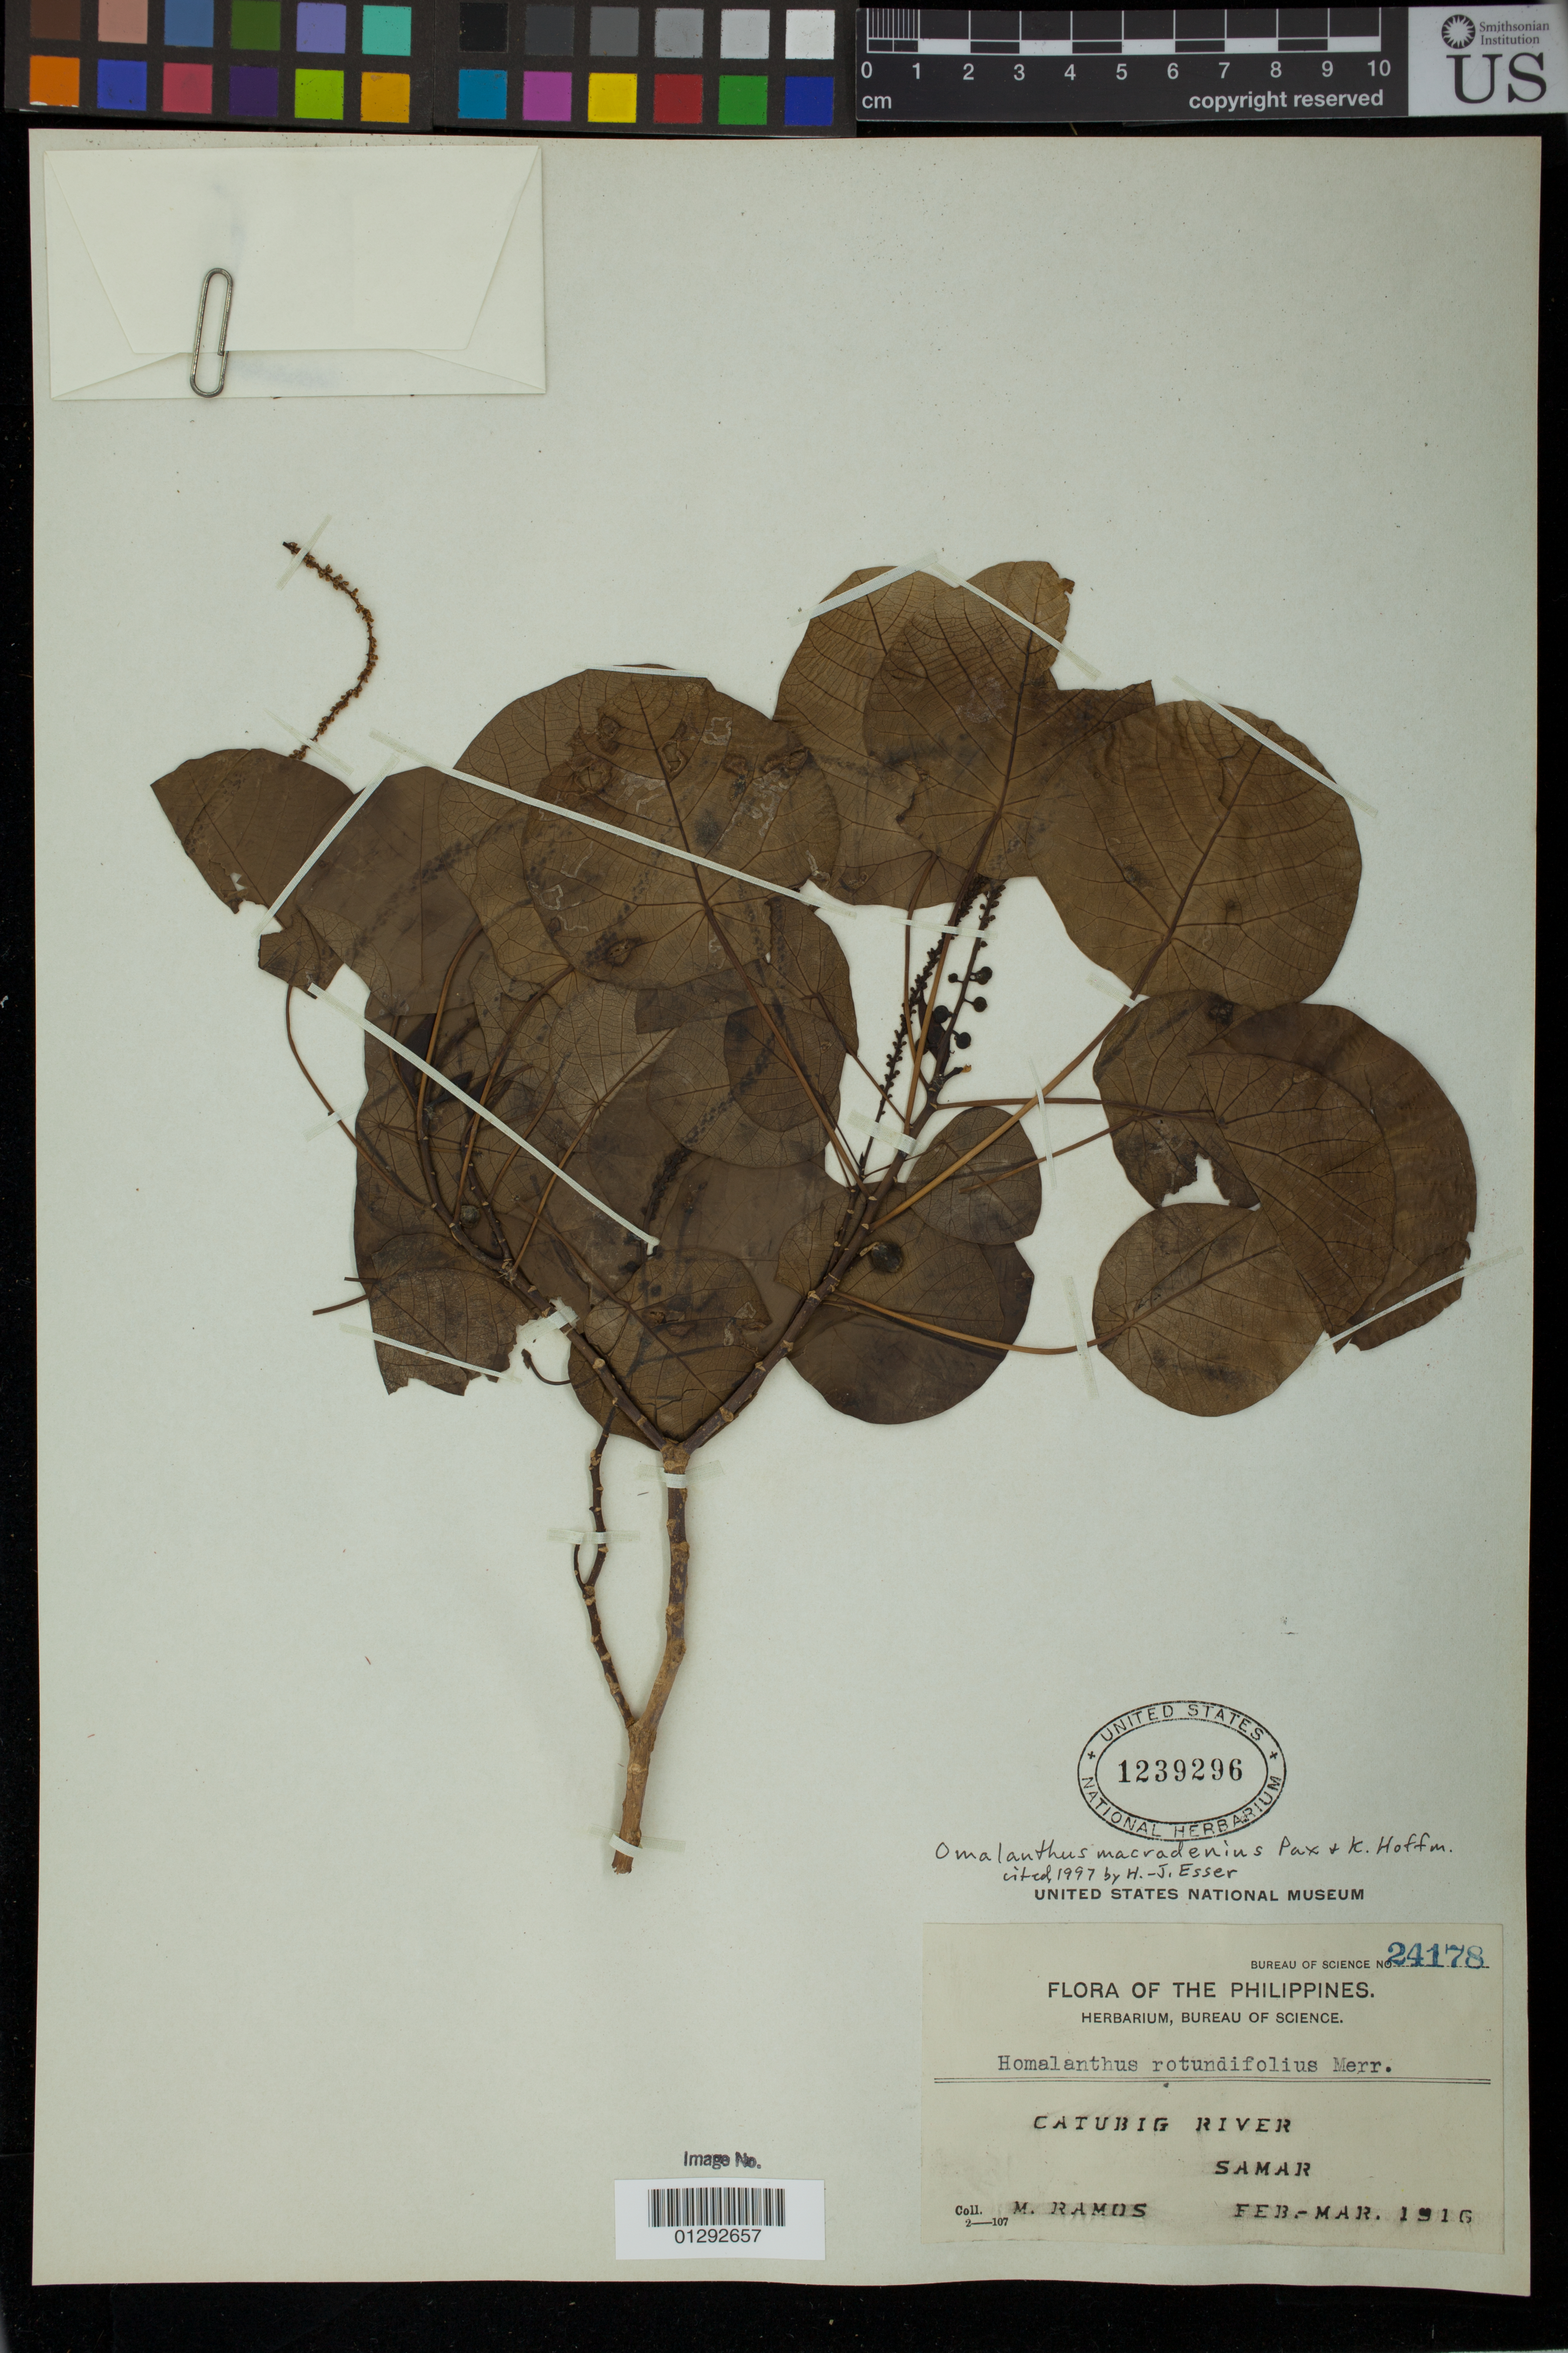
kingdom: Plantae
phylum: Tracheophyta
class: Magnoliopsida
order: Malpighiales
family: Euphorbiaceae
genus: Homalanthus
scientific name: Homalanthus macradenius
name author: Pax & K. Hoffm. in Engl.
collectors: M. Ramos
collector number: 24178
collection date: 1916-02/1916-03-01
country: Philippines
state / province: Eastern Visayas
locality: Catubig River, Samar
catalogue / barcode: US 1239296